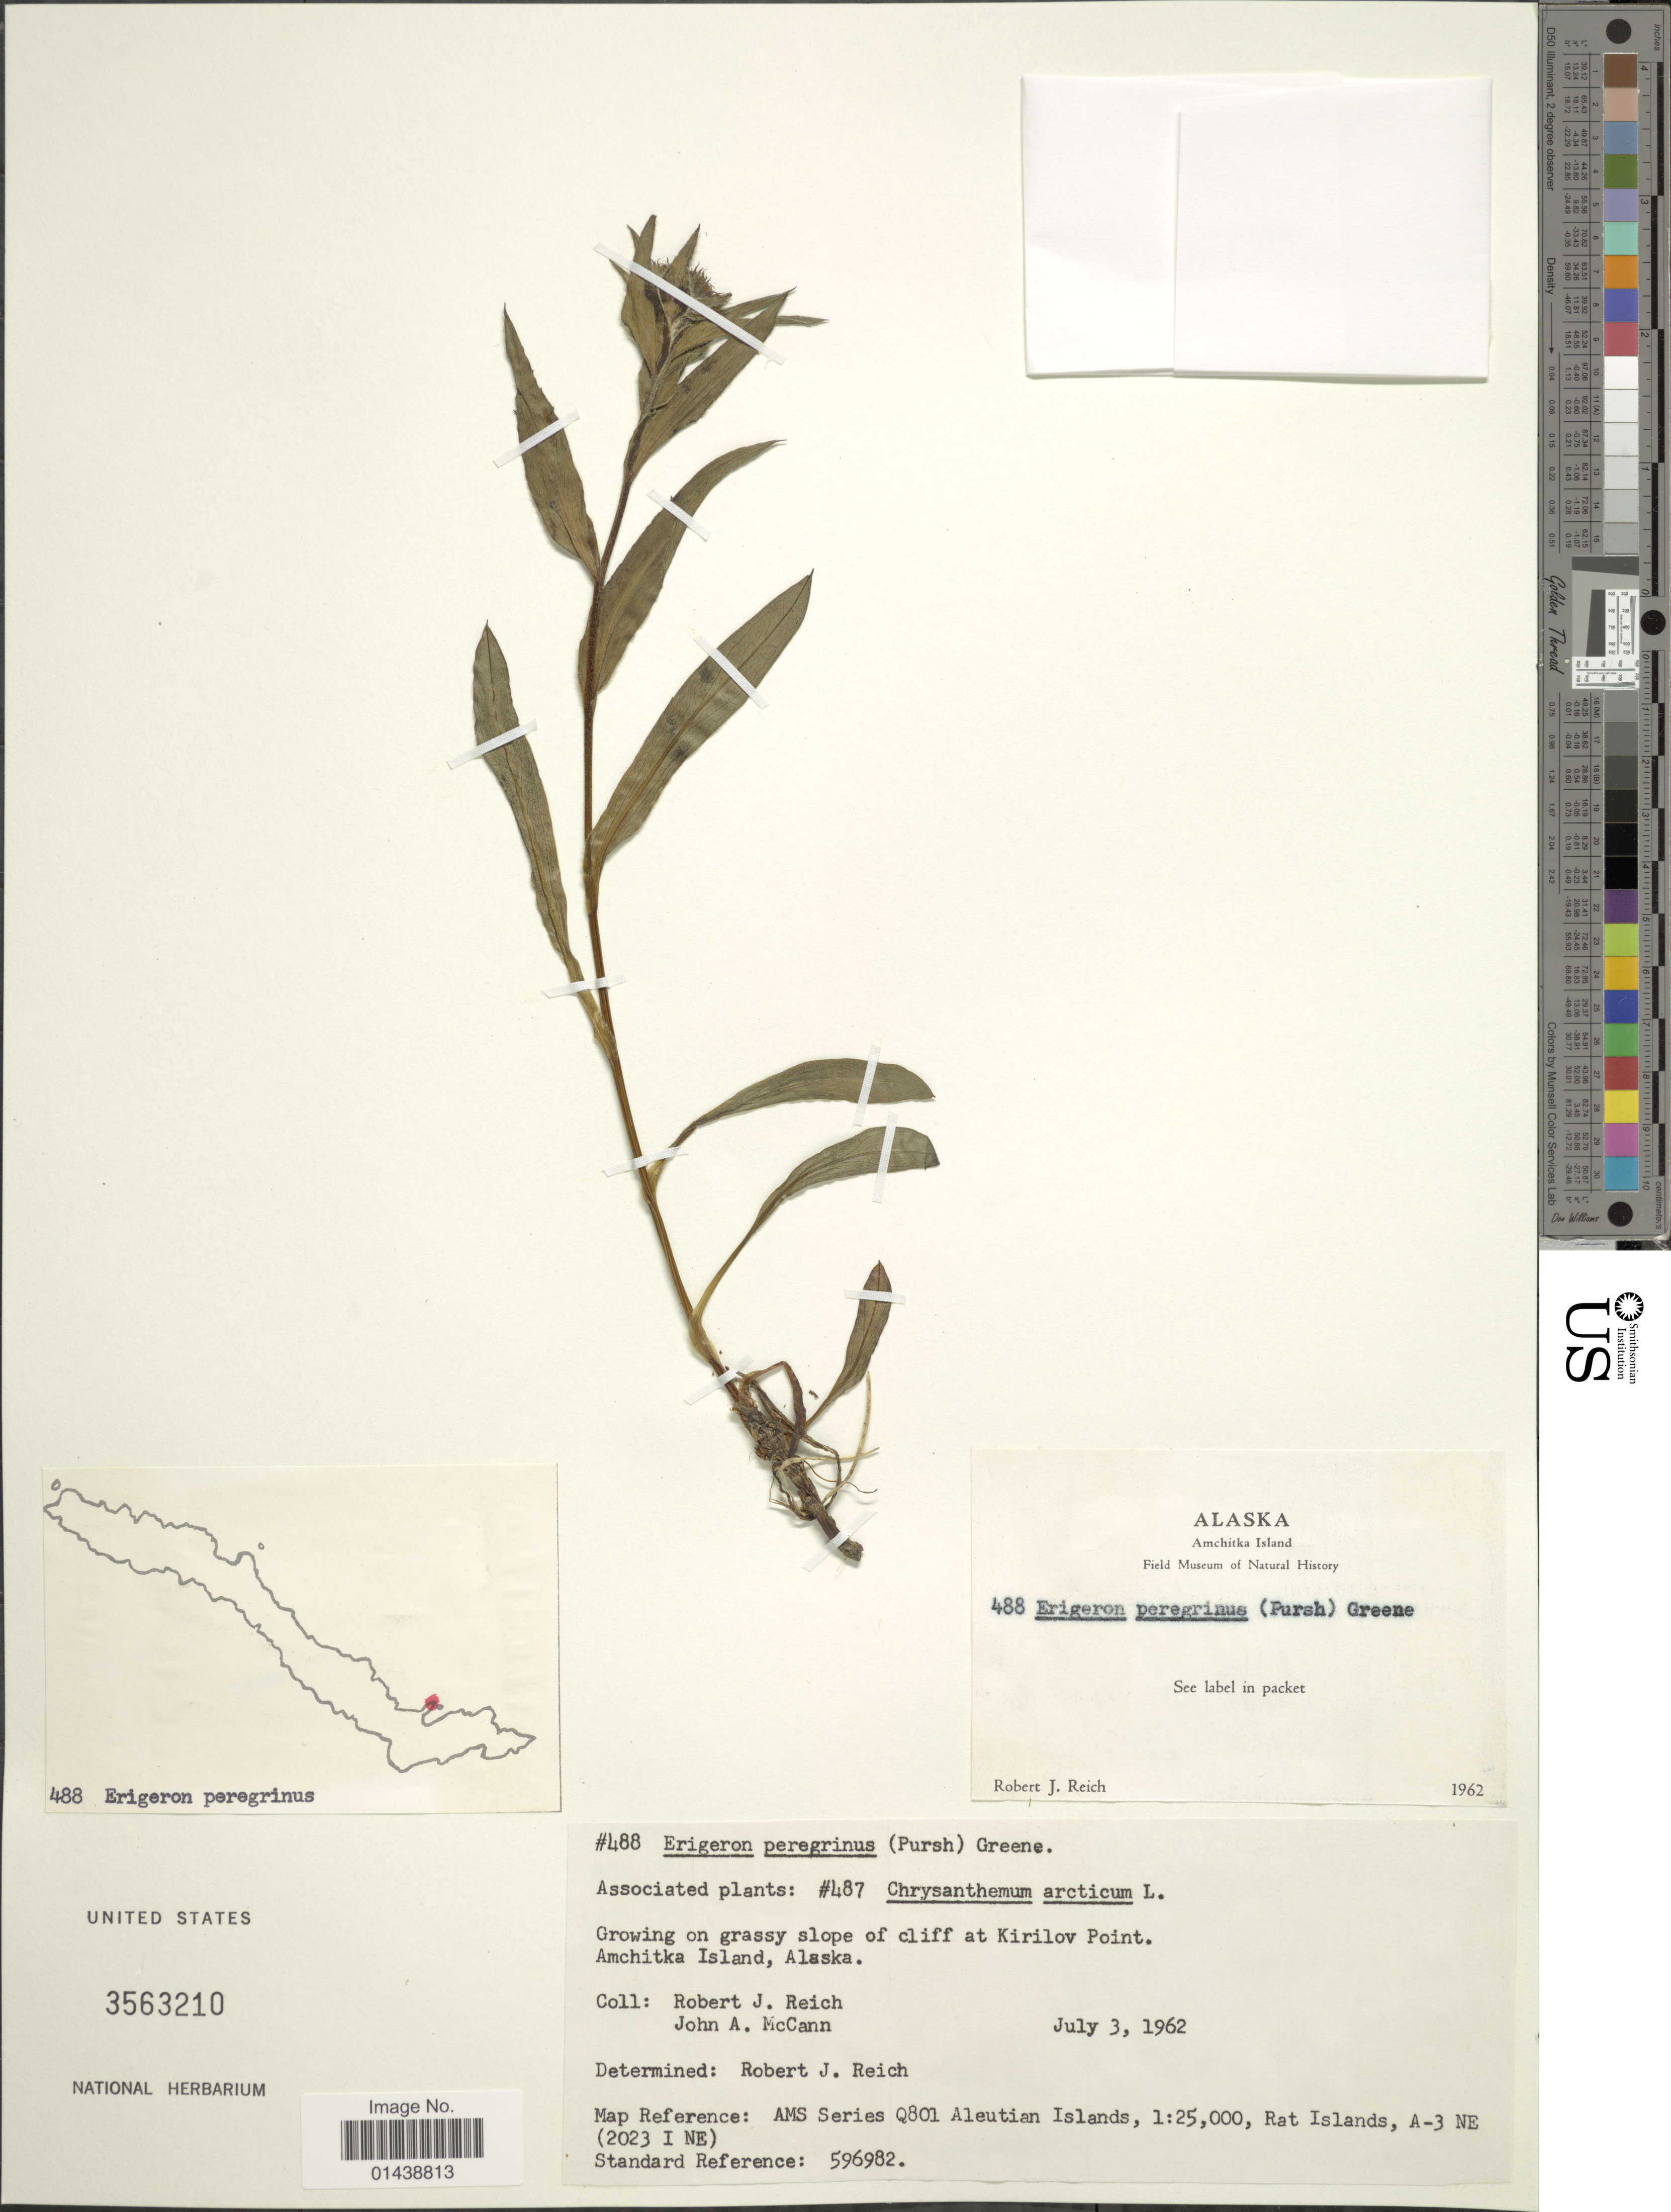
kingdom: Plantae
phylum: Tracheophyta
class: Magnoliopsida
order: Asterales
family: Asteraceae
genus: Erigeron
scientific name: Erigeron peregrinus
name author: (Banks ex Pursh) Greene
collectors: R. Reich & J. A. McCann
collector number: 488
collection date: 1962-07-03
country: United States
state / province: Alaska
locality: Kirilov Point. Amchitka Island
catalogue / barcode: US 3563210